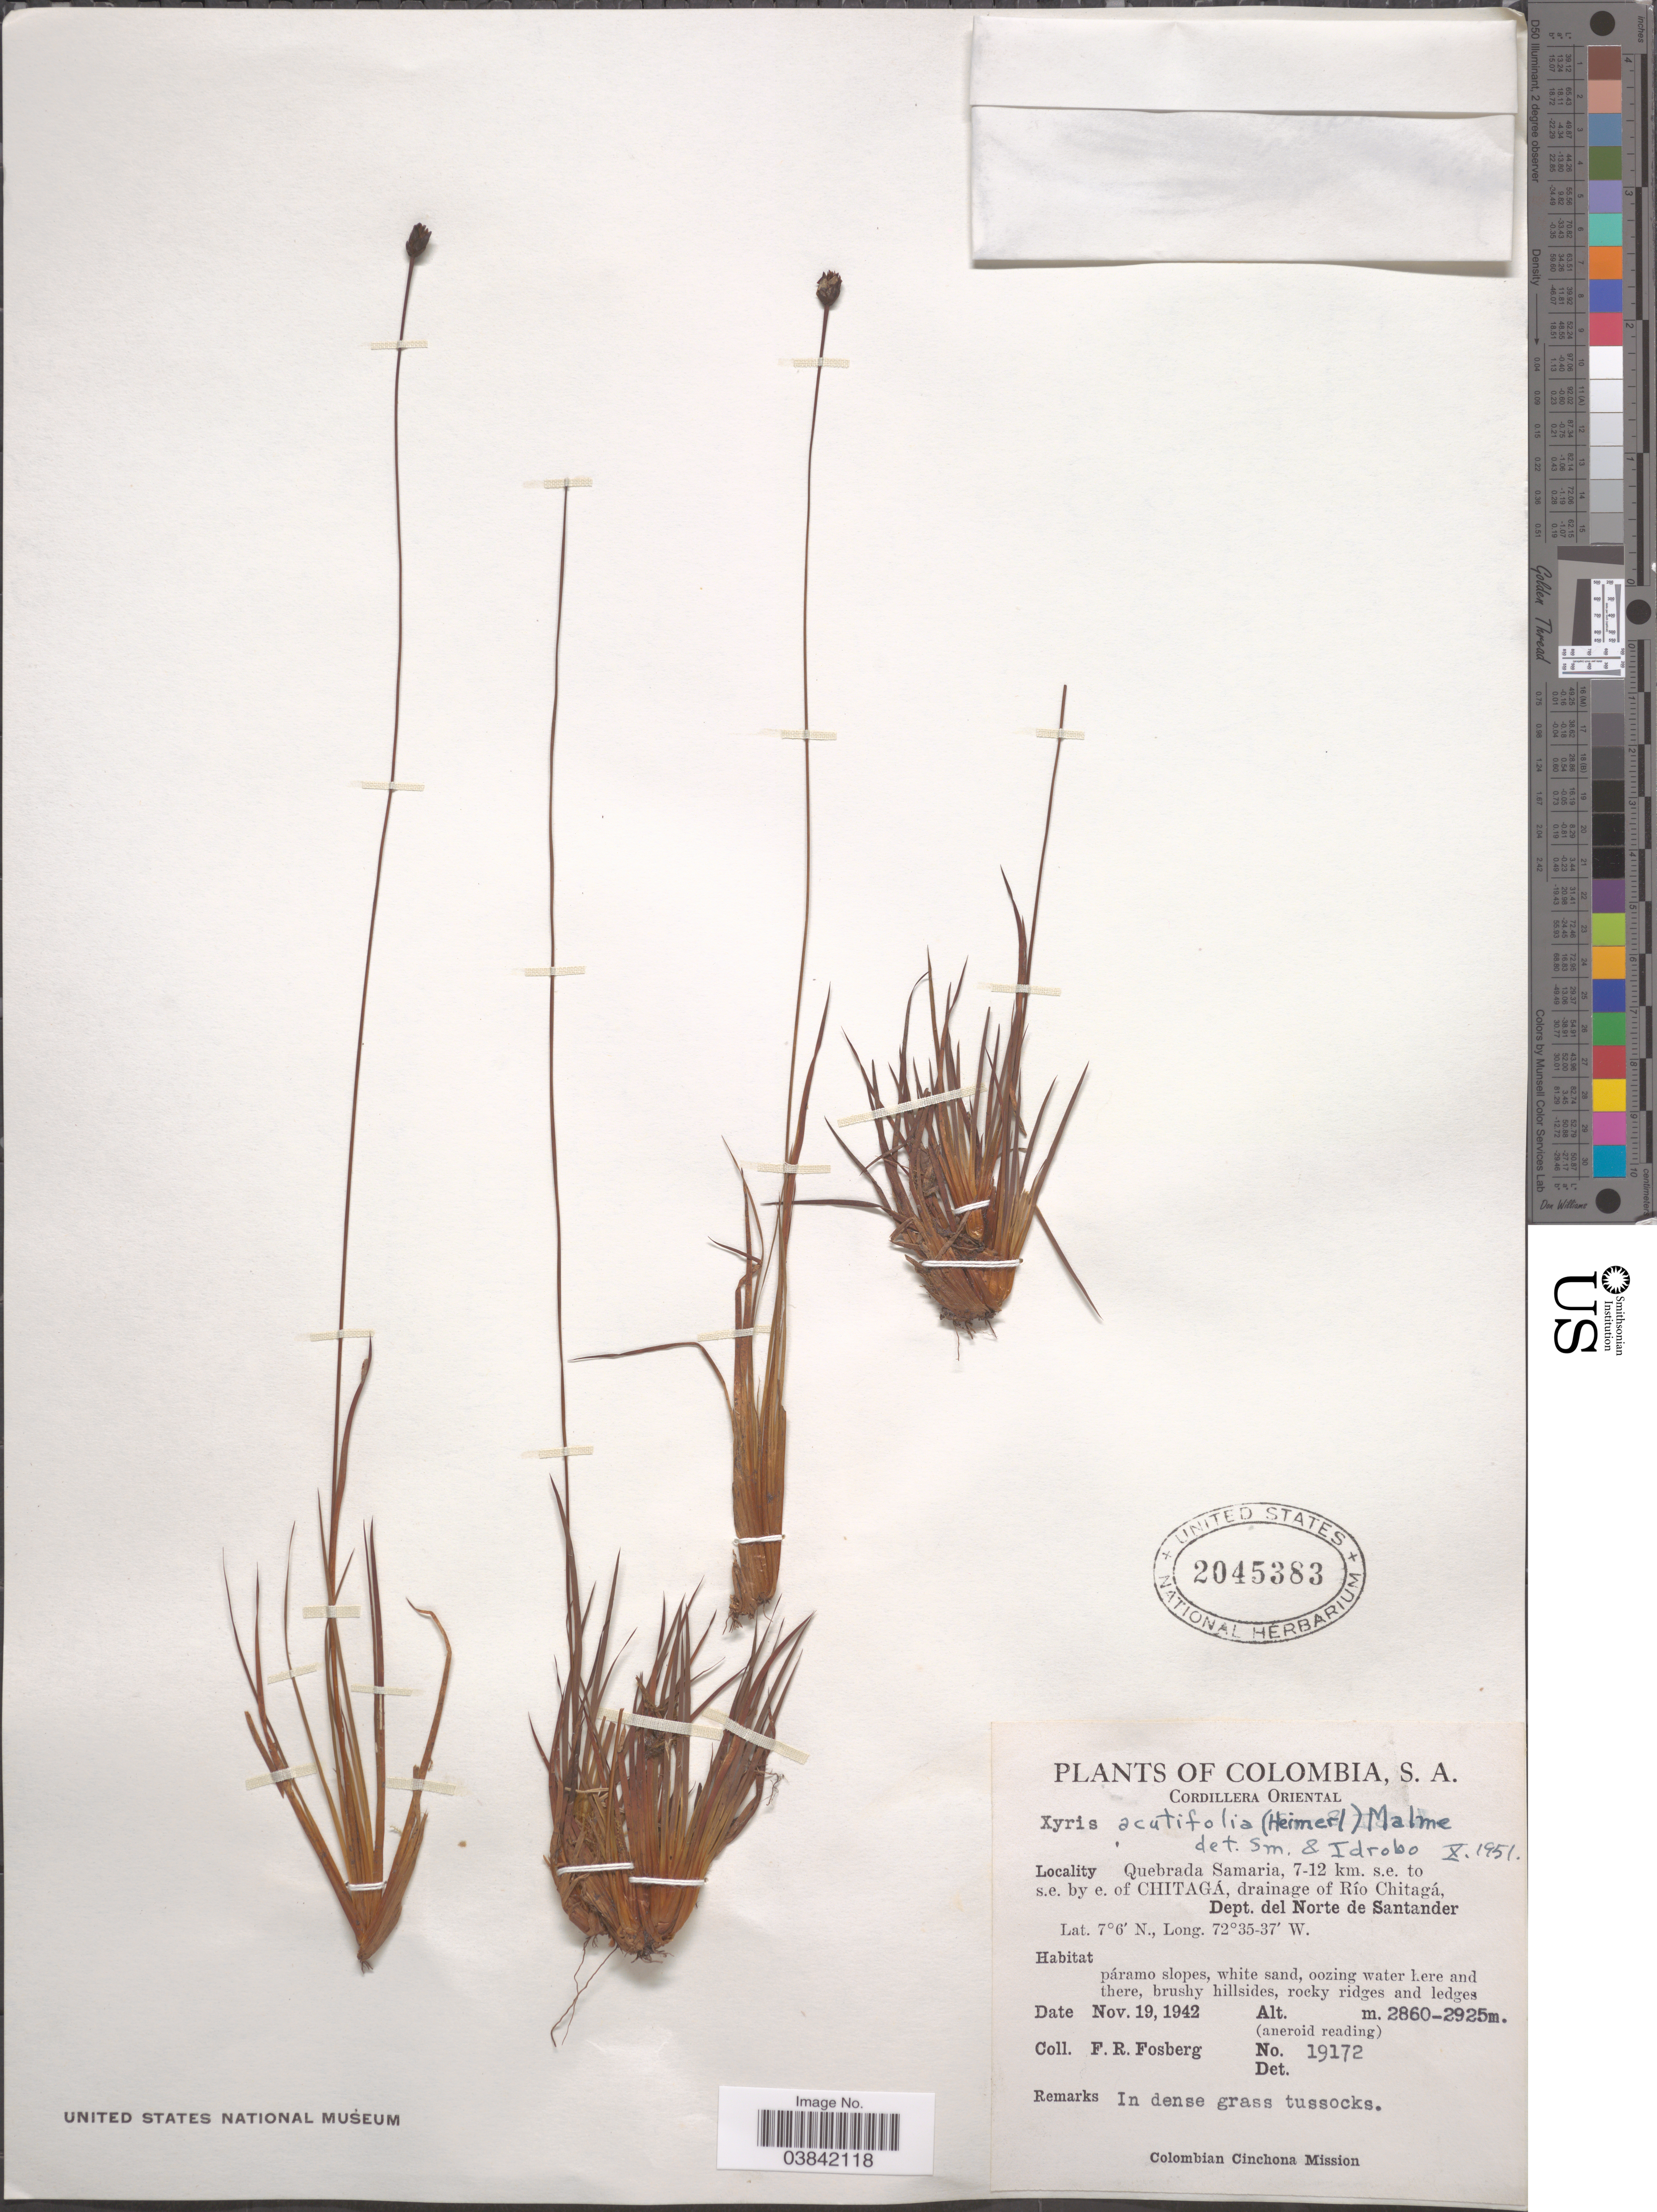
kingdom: Plantae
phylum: Tracheophyta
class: Liliopsida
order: Poales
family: Xyridaceae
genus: Xyris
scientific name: Xyris acutifolia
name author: (Heimerl) Malme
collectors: F. R. Fosberg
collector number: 19172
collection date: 1942-11-19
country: Colombia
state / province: Norte de Santander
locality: Cordillera Oriental. Quebrada Samarina, 7-12 km. s.e. to s.e. by e. of Chitagá, drainage of Río Chitagá, Dept. del Norte de Santander.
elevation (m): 2860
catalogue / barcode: US 2045383